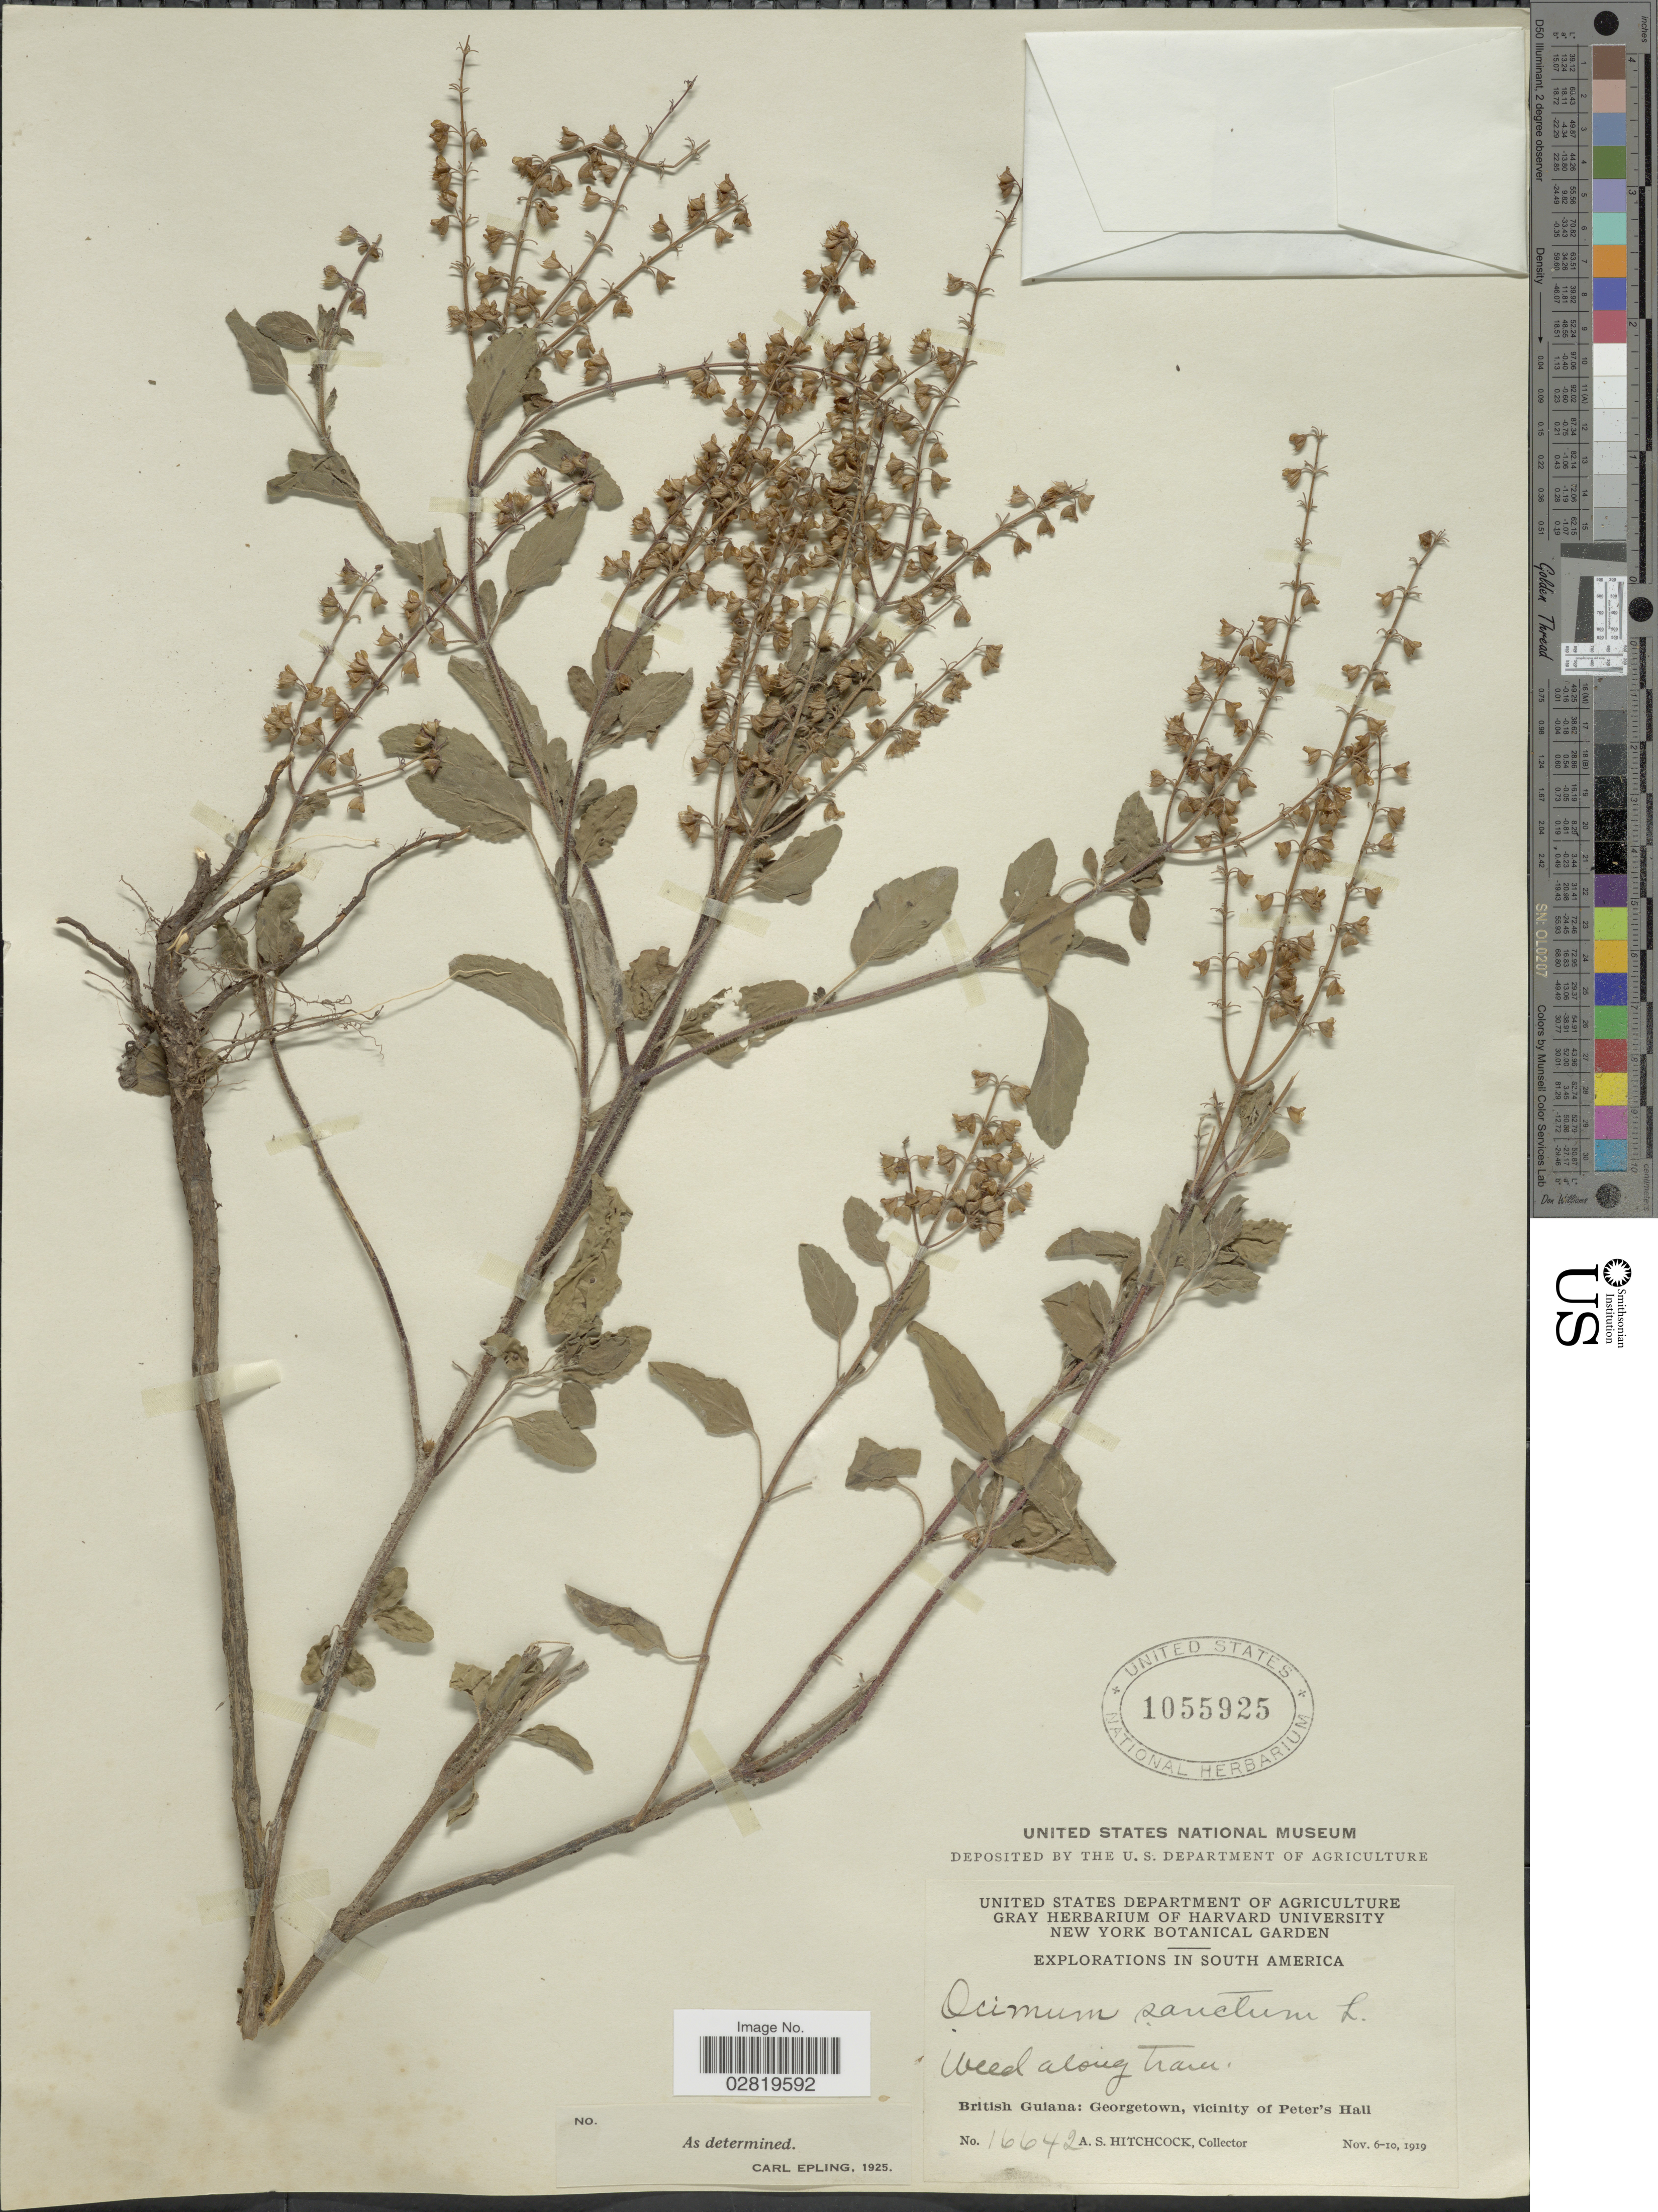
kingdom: Plantae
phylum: Tracheophyta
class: Magnoliopsida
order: Lamiales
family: Lamiaceae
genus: Ocimum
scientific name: Ocimum sanctum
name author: L.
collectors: A. S. Hitchcock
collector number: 16642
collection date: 1919-11-06/1919-11-10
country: Guyana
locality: British Guiana: Georgetown, vicinity of Peter's Hall.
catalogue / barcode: US 1055925